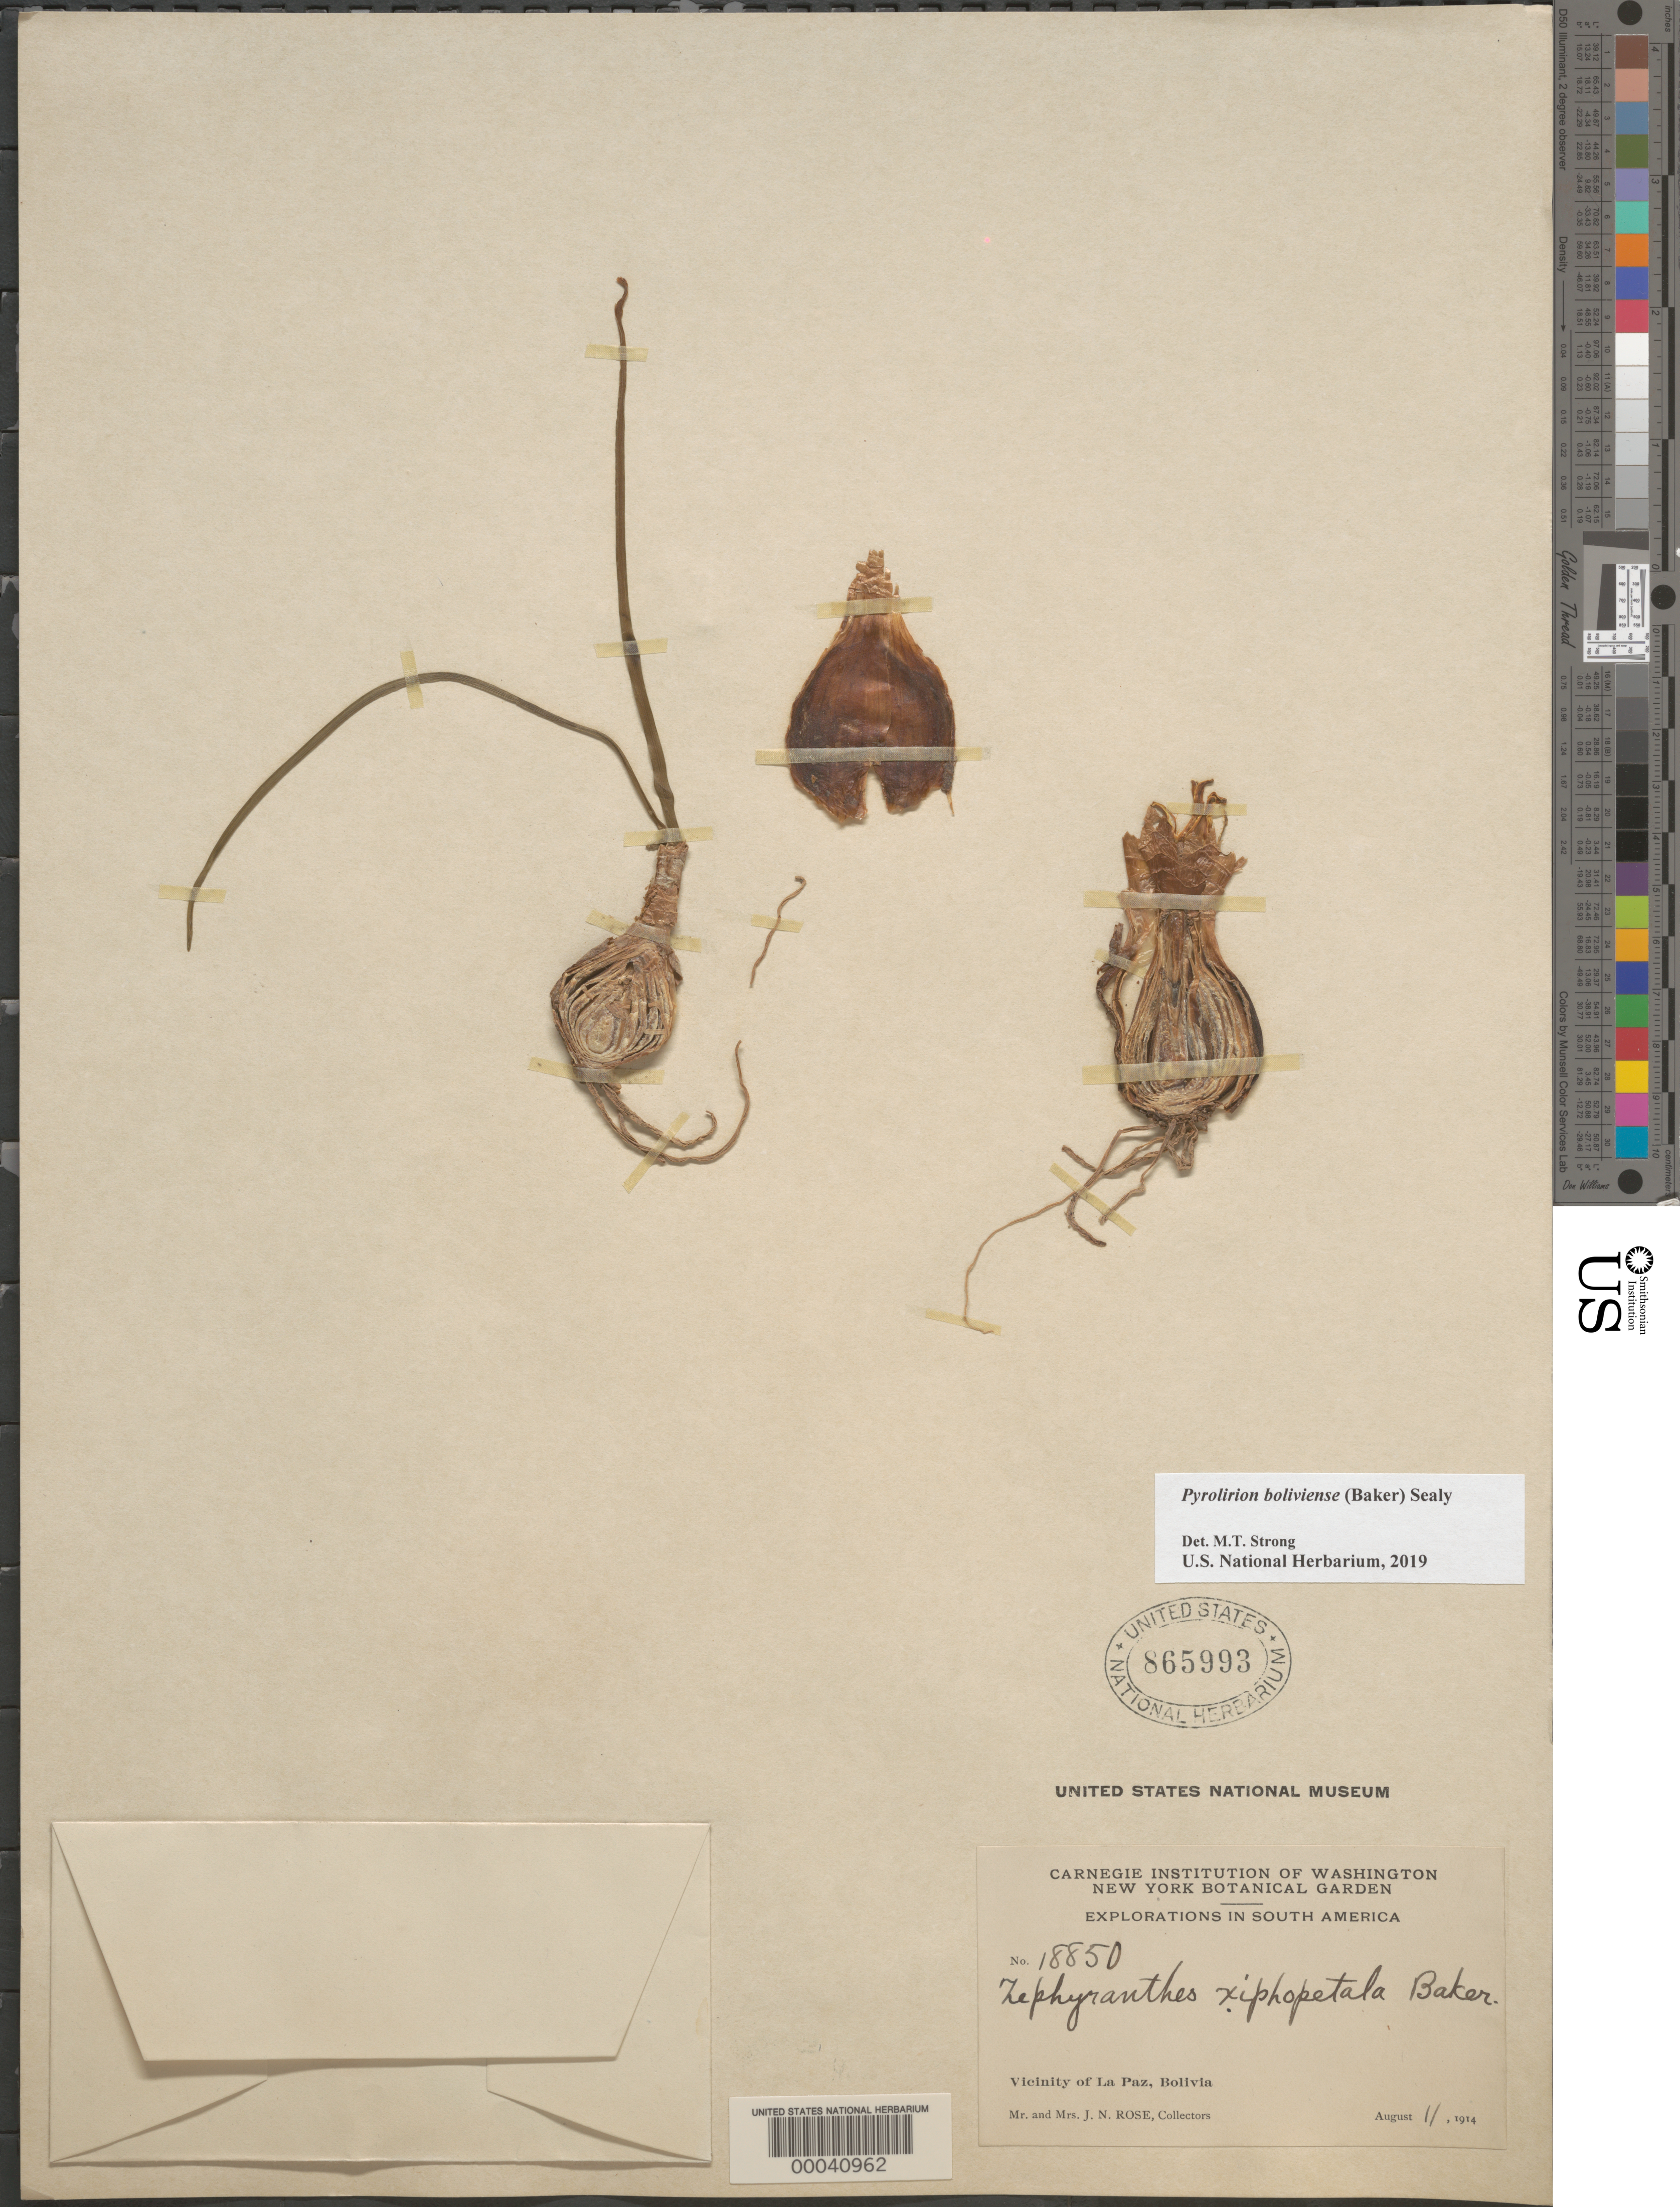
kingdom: Plantae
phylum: Tracheophyta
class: Liliopsida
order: Asparagales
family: Amaryllidaceae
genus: Pyrolirion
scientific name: Pyrolirion boliviense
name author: (Baker) Sealy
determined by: Strong, Mark T., (BOT), Smithsonian Institution - National Museum of Natural History (UNITED STATES)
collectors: J. N. Rose & J. M. Rose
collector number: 18850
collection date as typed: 11 Aug 1914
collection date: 1914-08-11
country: Bolivia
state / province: La Paz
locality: Vicinity of La Paz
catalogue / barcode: US 865993